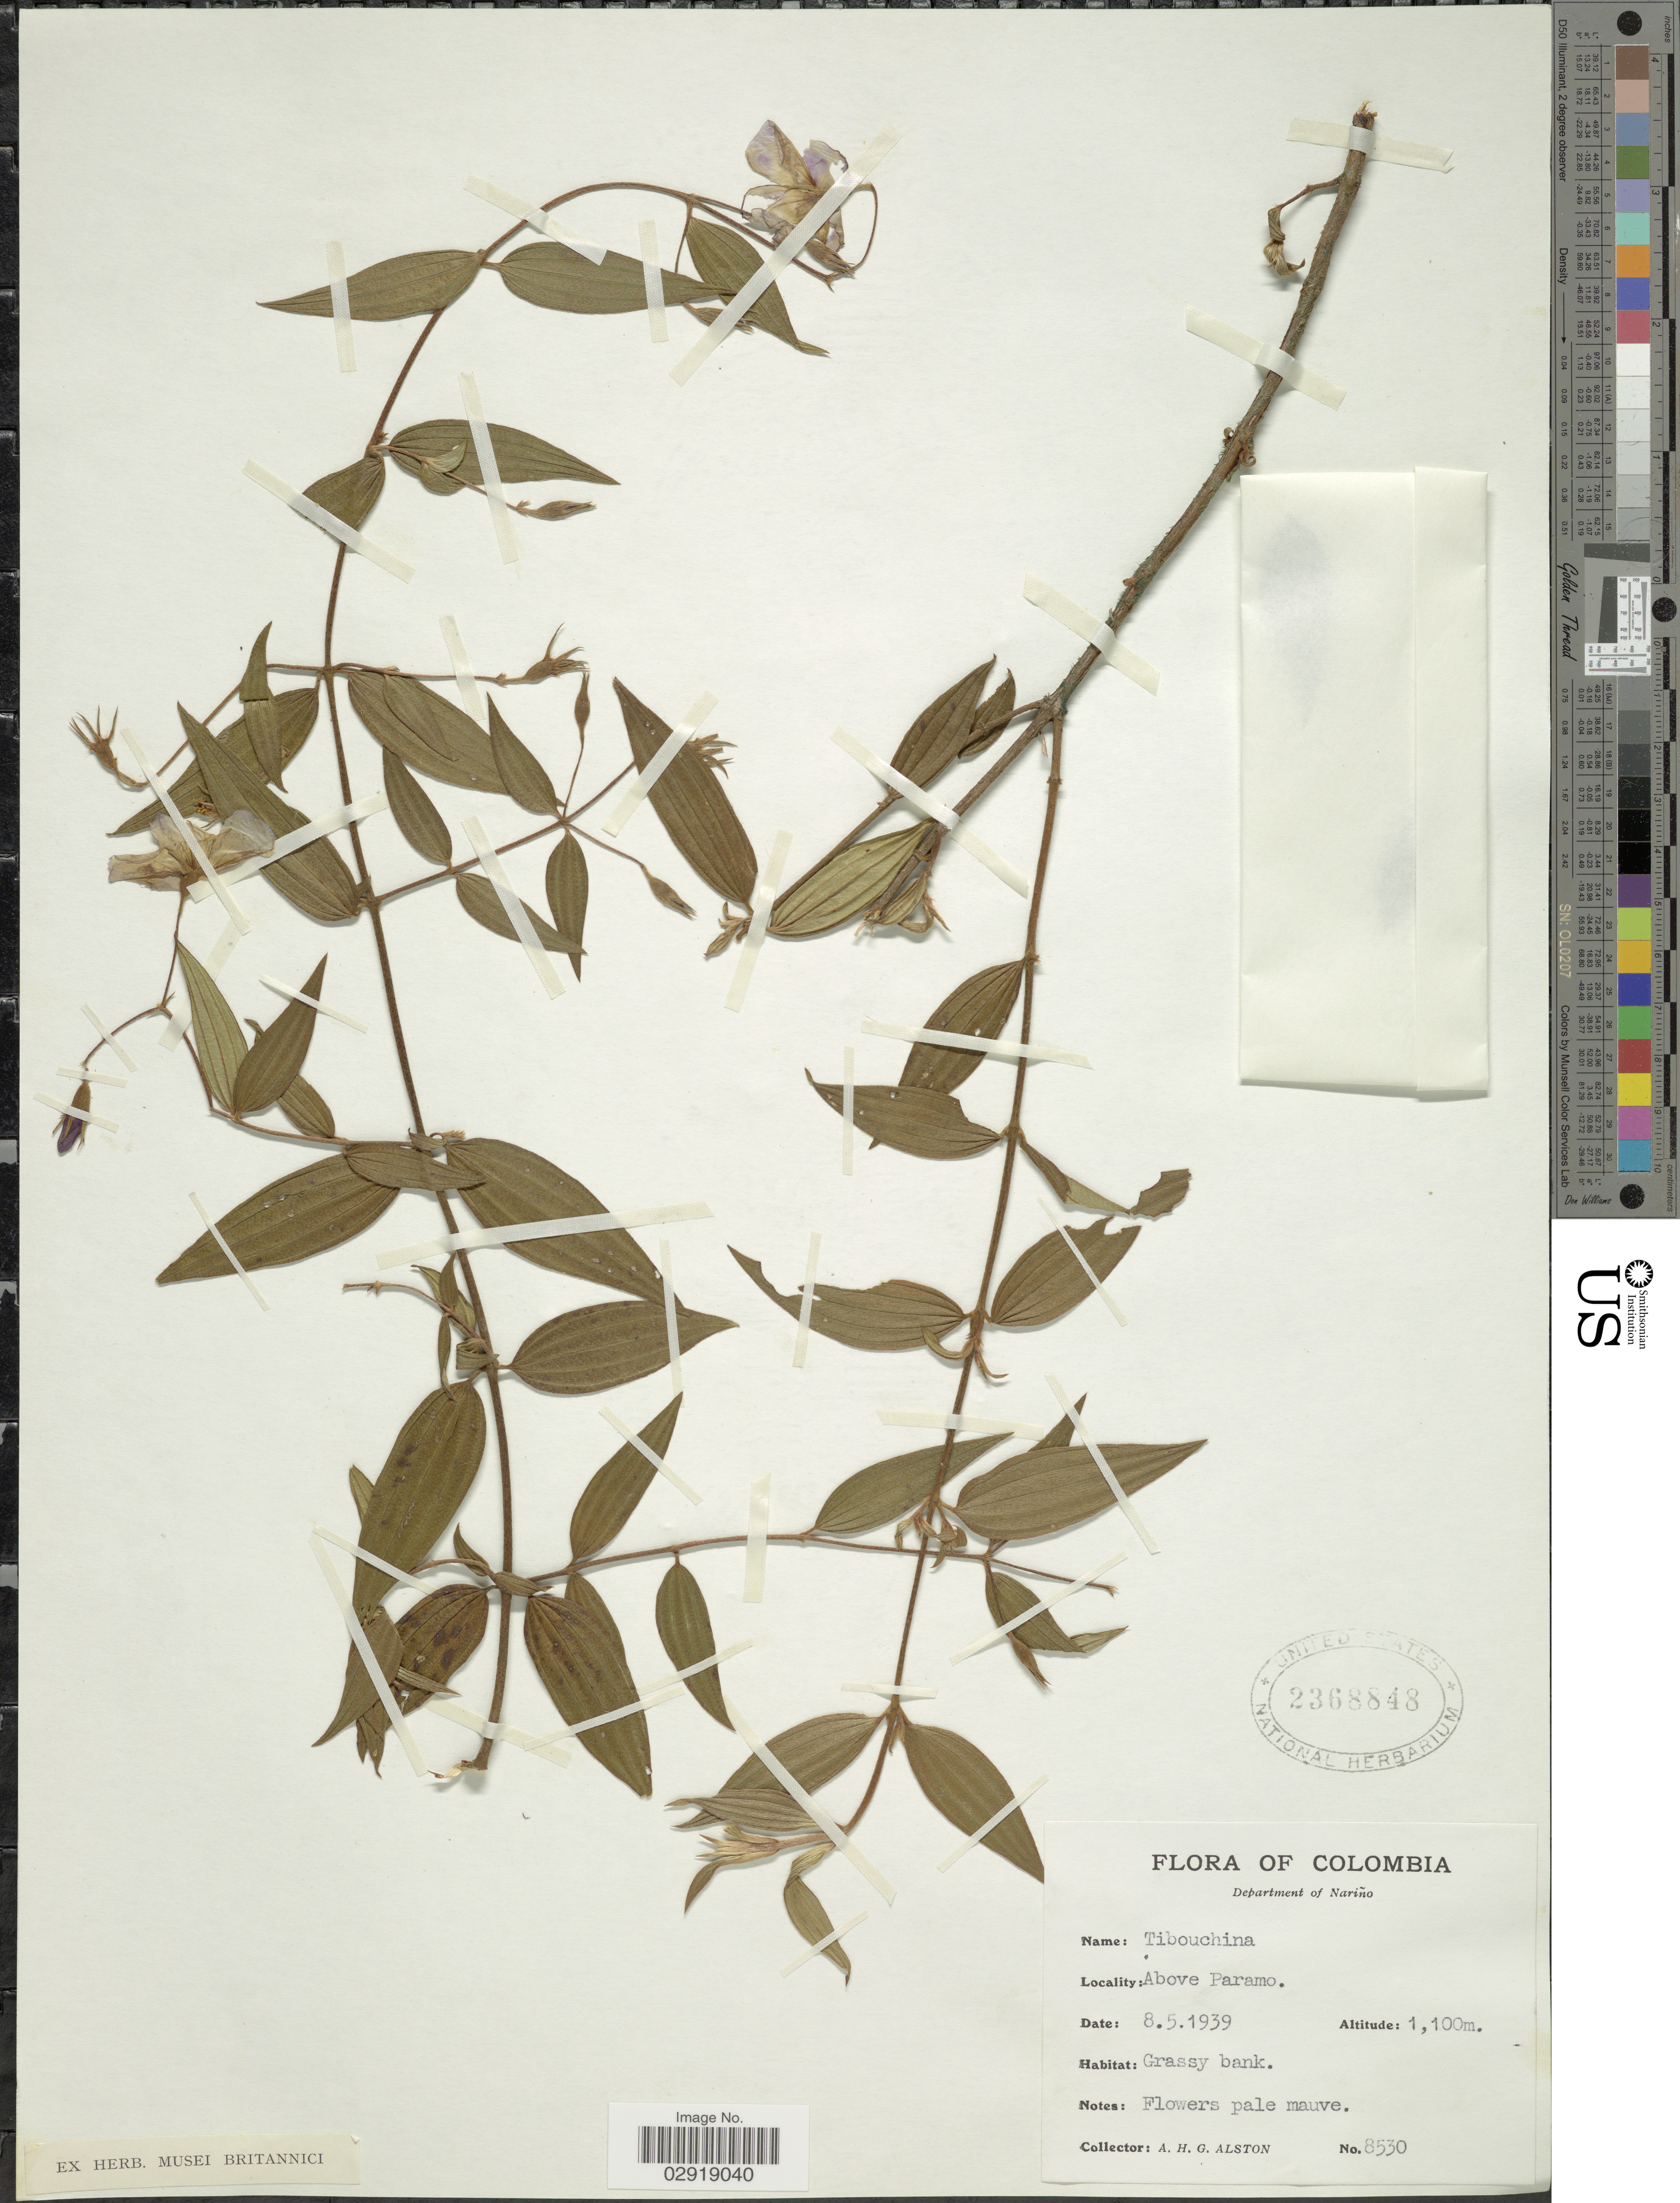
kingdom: Plantae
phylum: Tracheophyta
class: Magnoliopsida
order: Myrtales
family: Melastomataceae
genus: Chaetogastra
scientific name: Chaetogastra arthrostemmoides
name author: (Cogn.) P.J.F. Guim. & Michelang.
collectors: A. H. Alston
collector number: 8530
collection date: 1939-05-08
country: Colombia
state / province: Nariño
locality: Department of Nariño. Above Paramo. Grassy bank.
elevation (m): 1100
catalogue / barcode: US 2368848